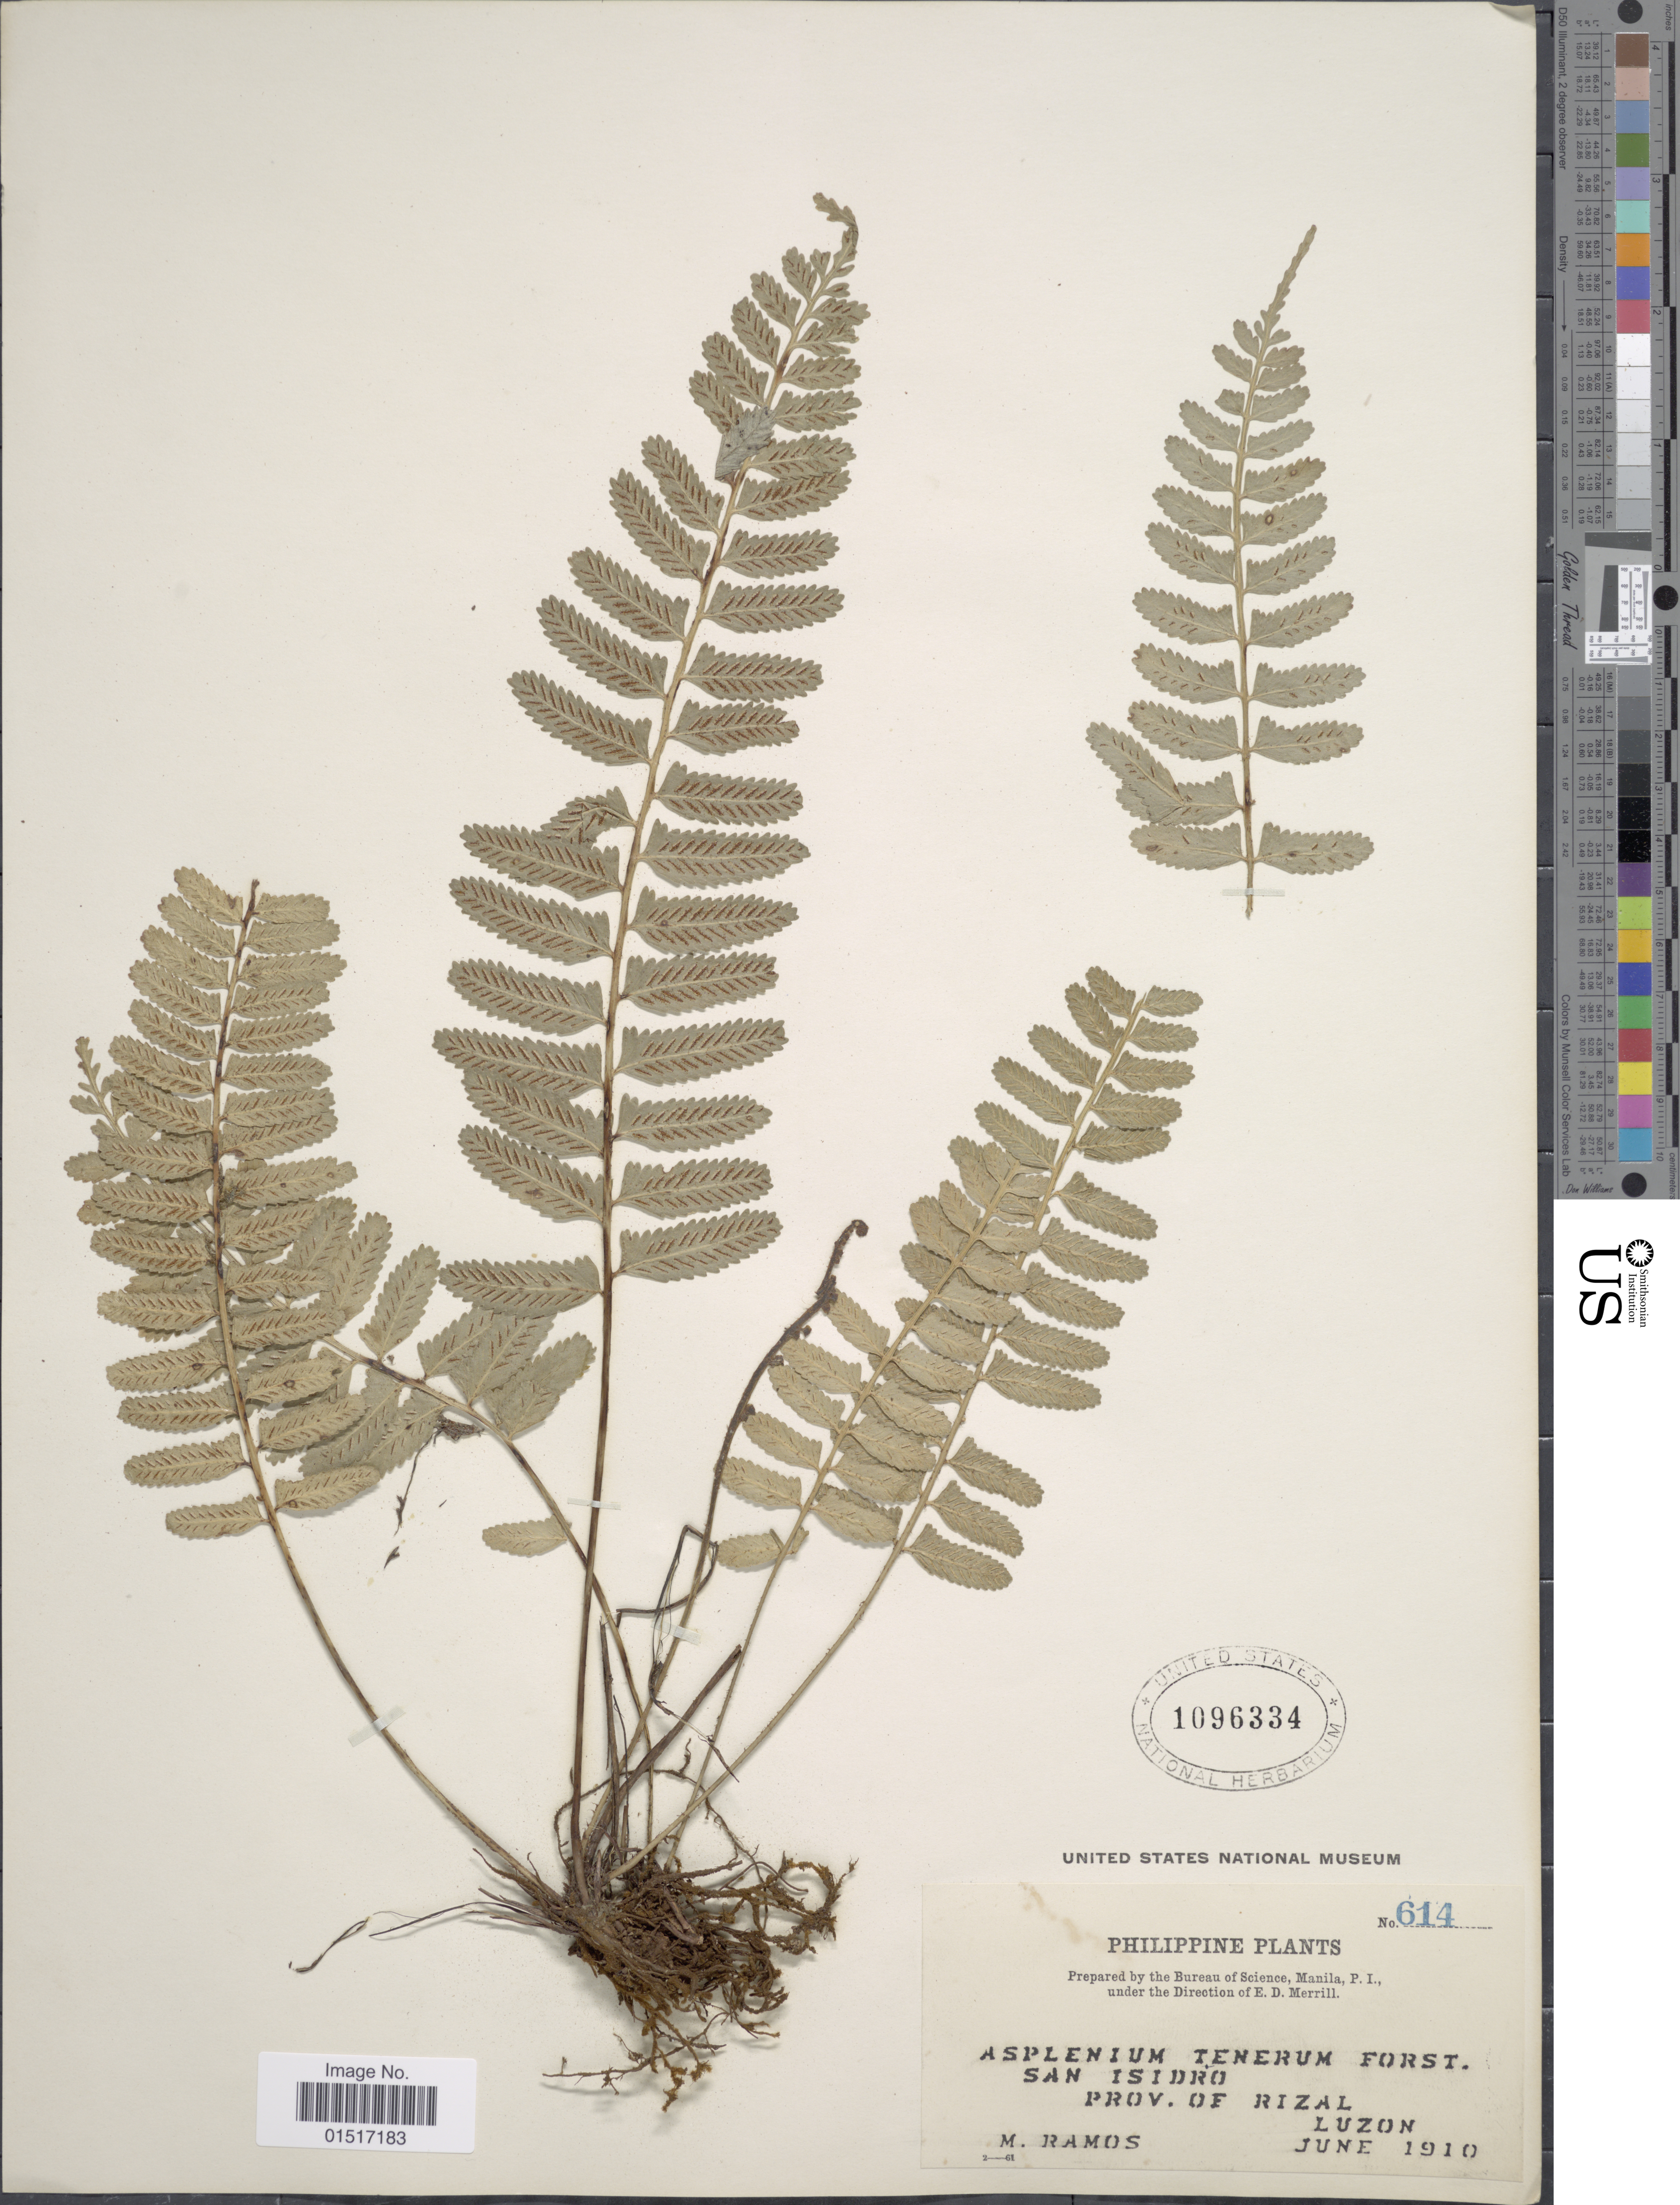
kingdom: Plantae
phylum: Tracheophyta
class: Polypodiopsida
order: Polypodiales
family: Aspleniaceae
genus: Asplenium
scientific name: Asplenium tenerum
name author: G. Forst.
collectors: M. Ramos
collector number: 614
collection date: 1910-06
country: Philippines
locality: San Isidro. Prov. of Rizal. Luzon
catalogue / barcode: US 1096334